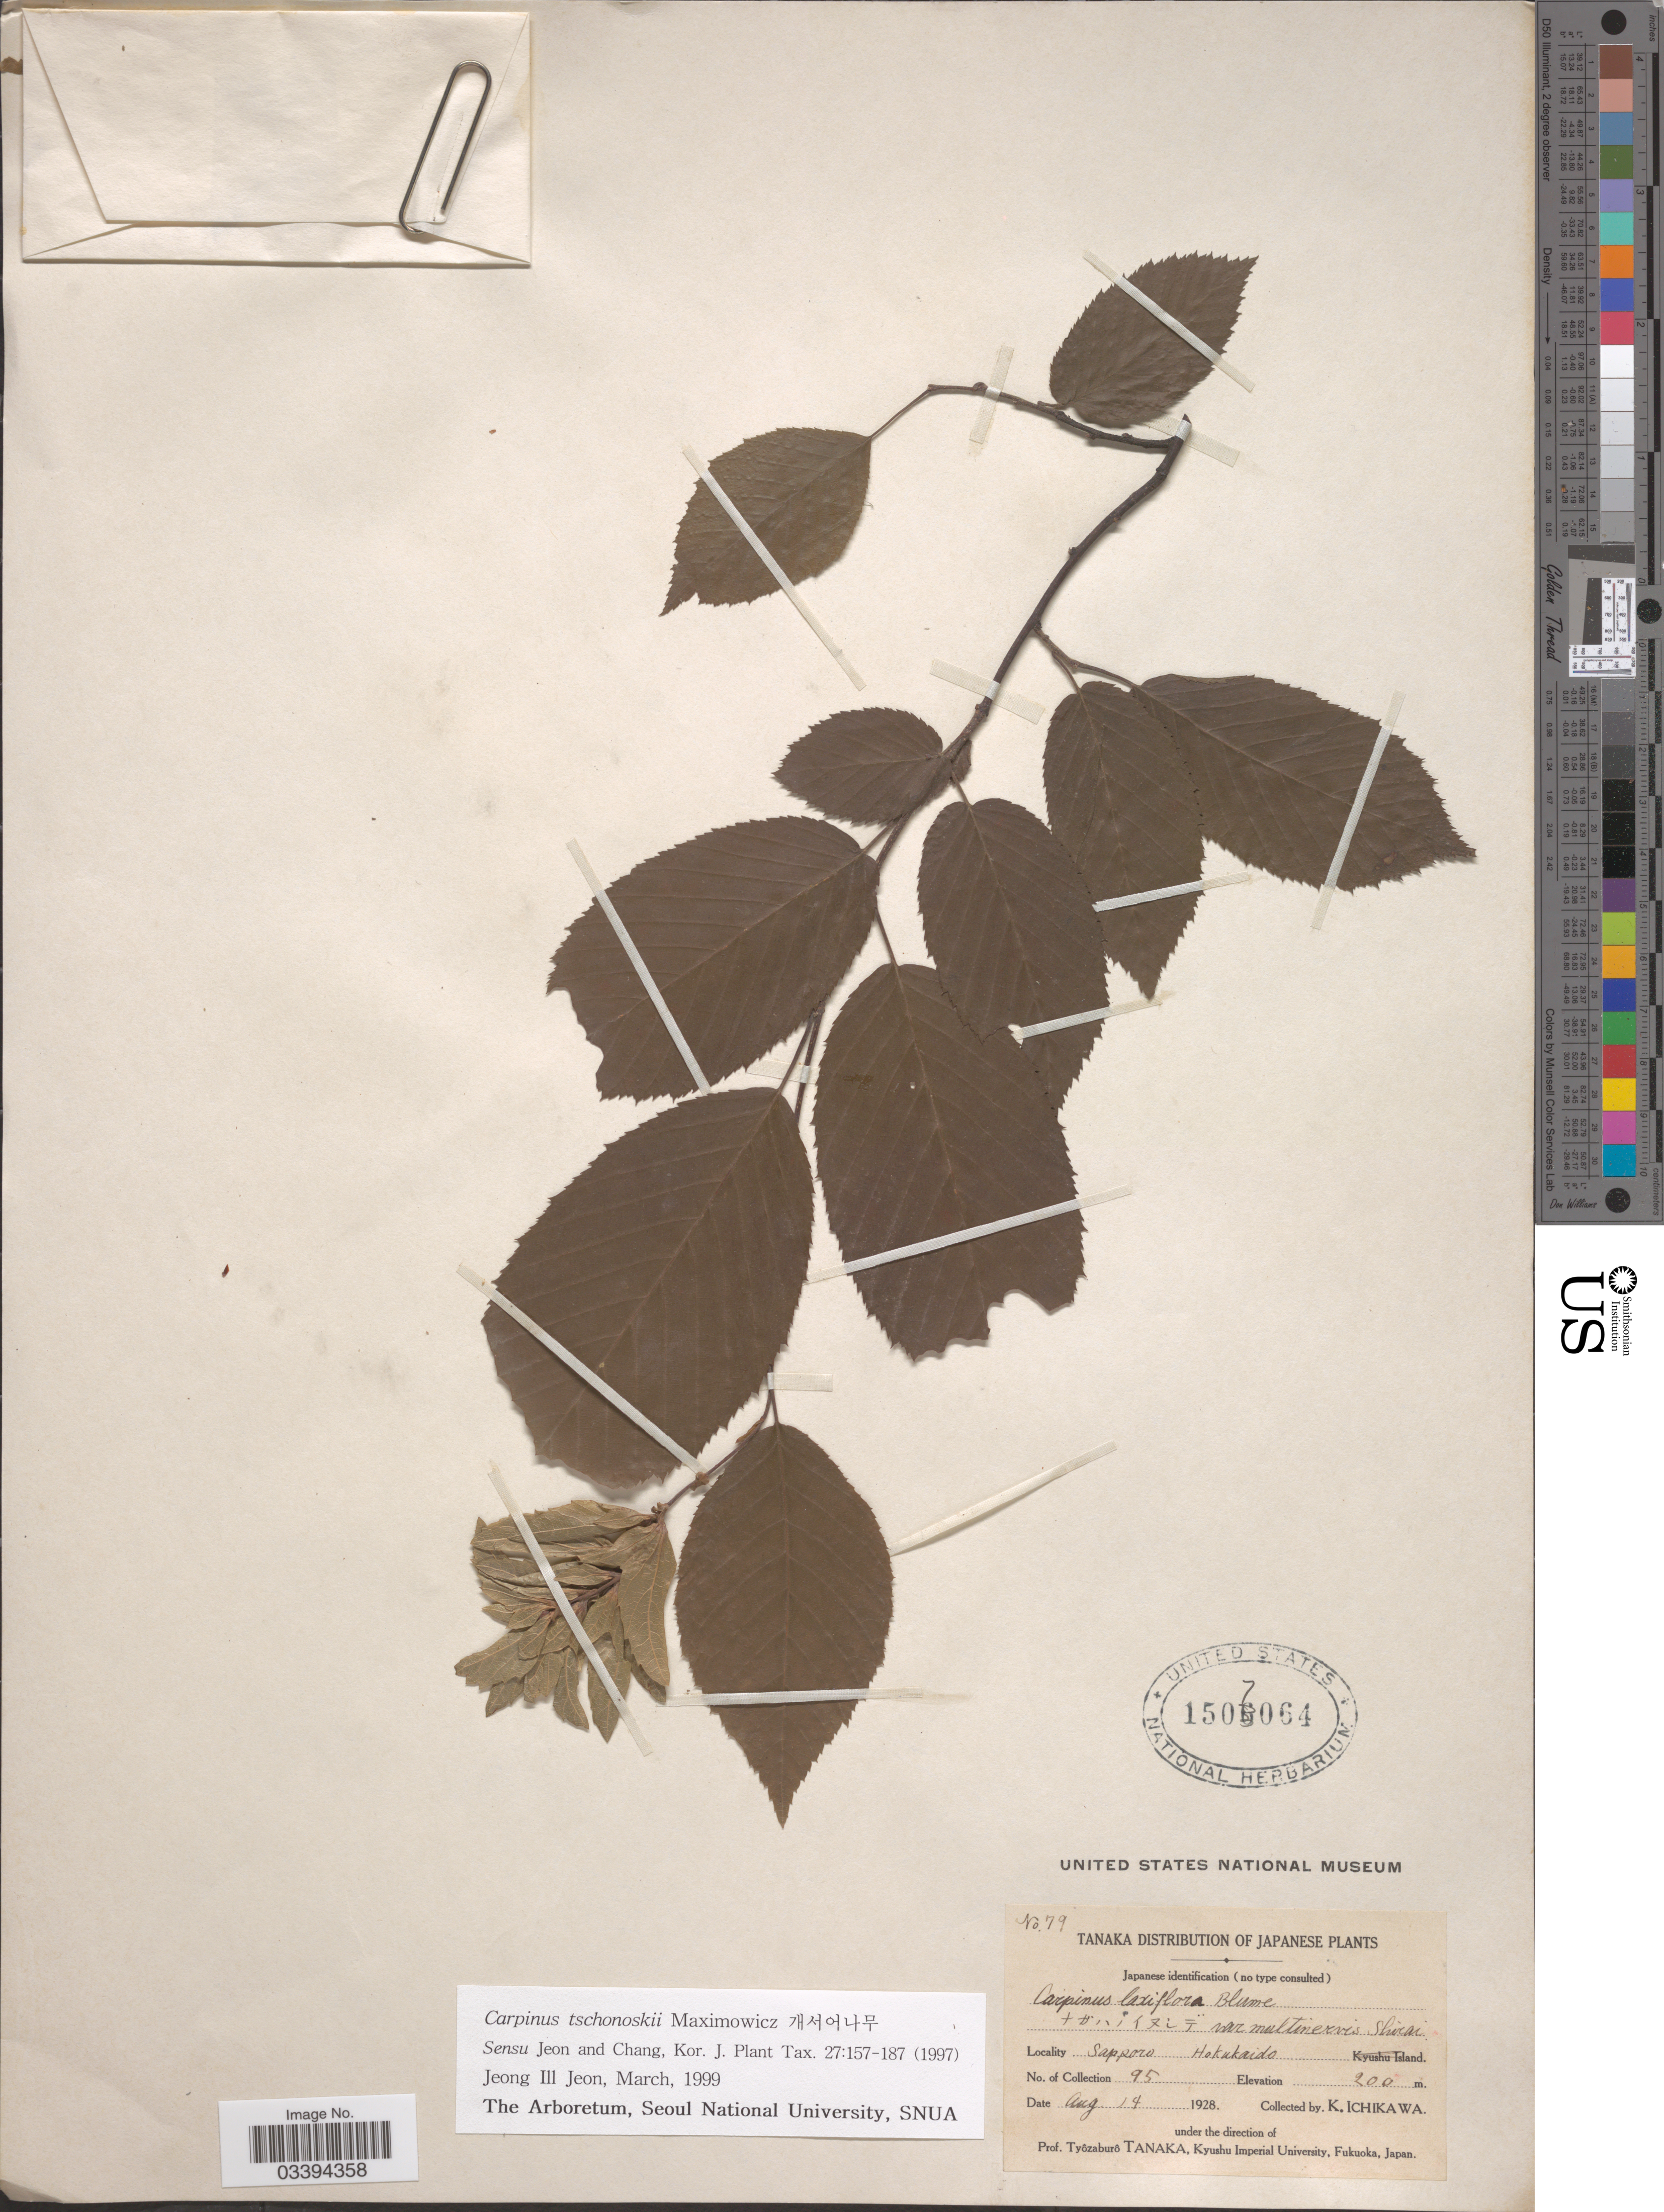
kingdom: Plantae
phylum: Tracheophyta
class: Magnoliopsida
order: Fagales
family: Betulaceae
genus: Carpinus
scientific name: Carpinus tschonoskii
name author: Maxim.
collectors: K. Ichikawa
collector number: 79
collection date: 1928-08-14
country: Japan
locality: Sapporo Hokukaido.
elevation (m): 200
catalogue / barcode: US 1507064